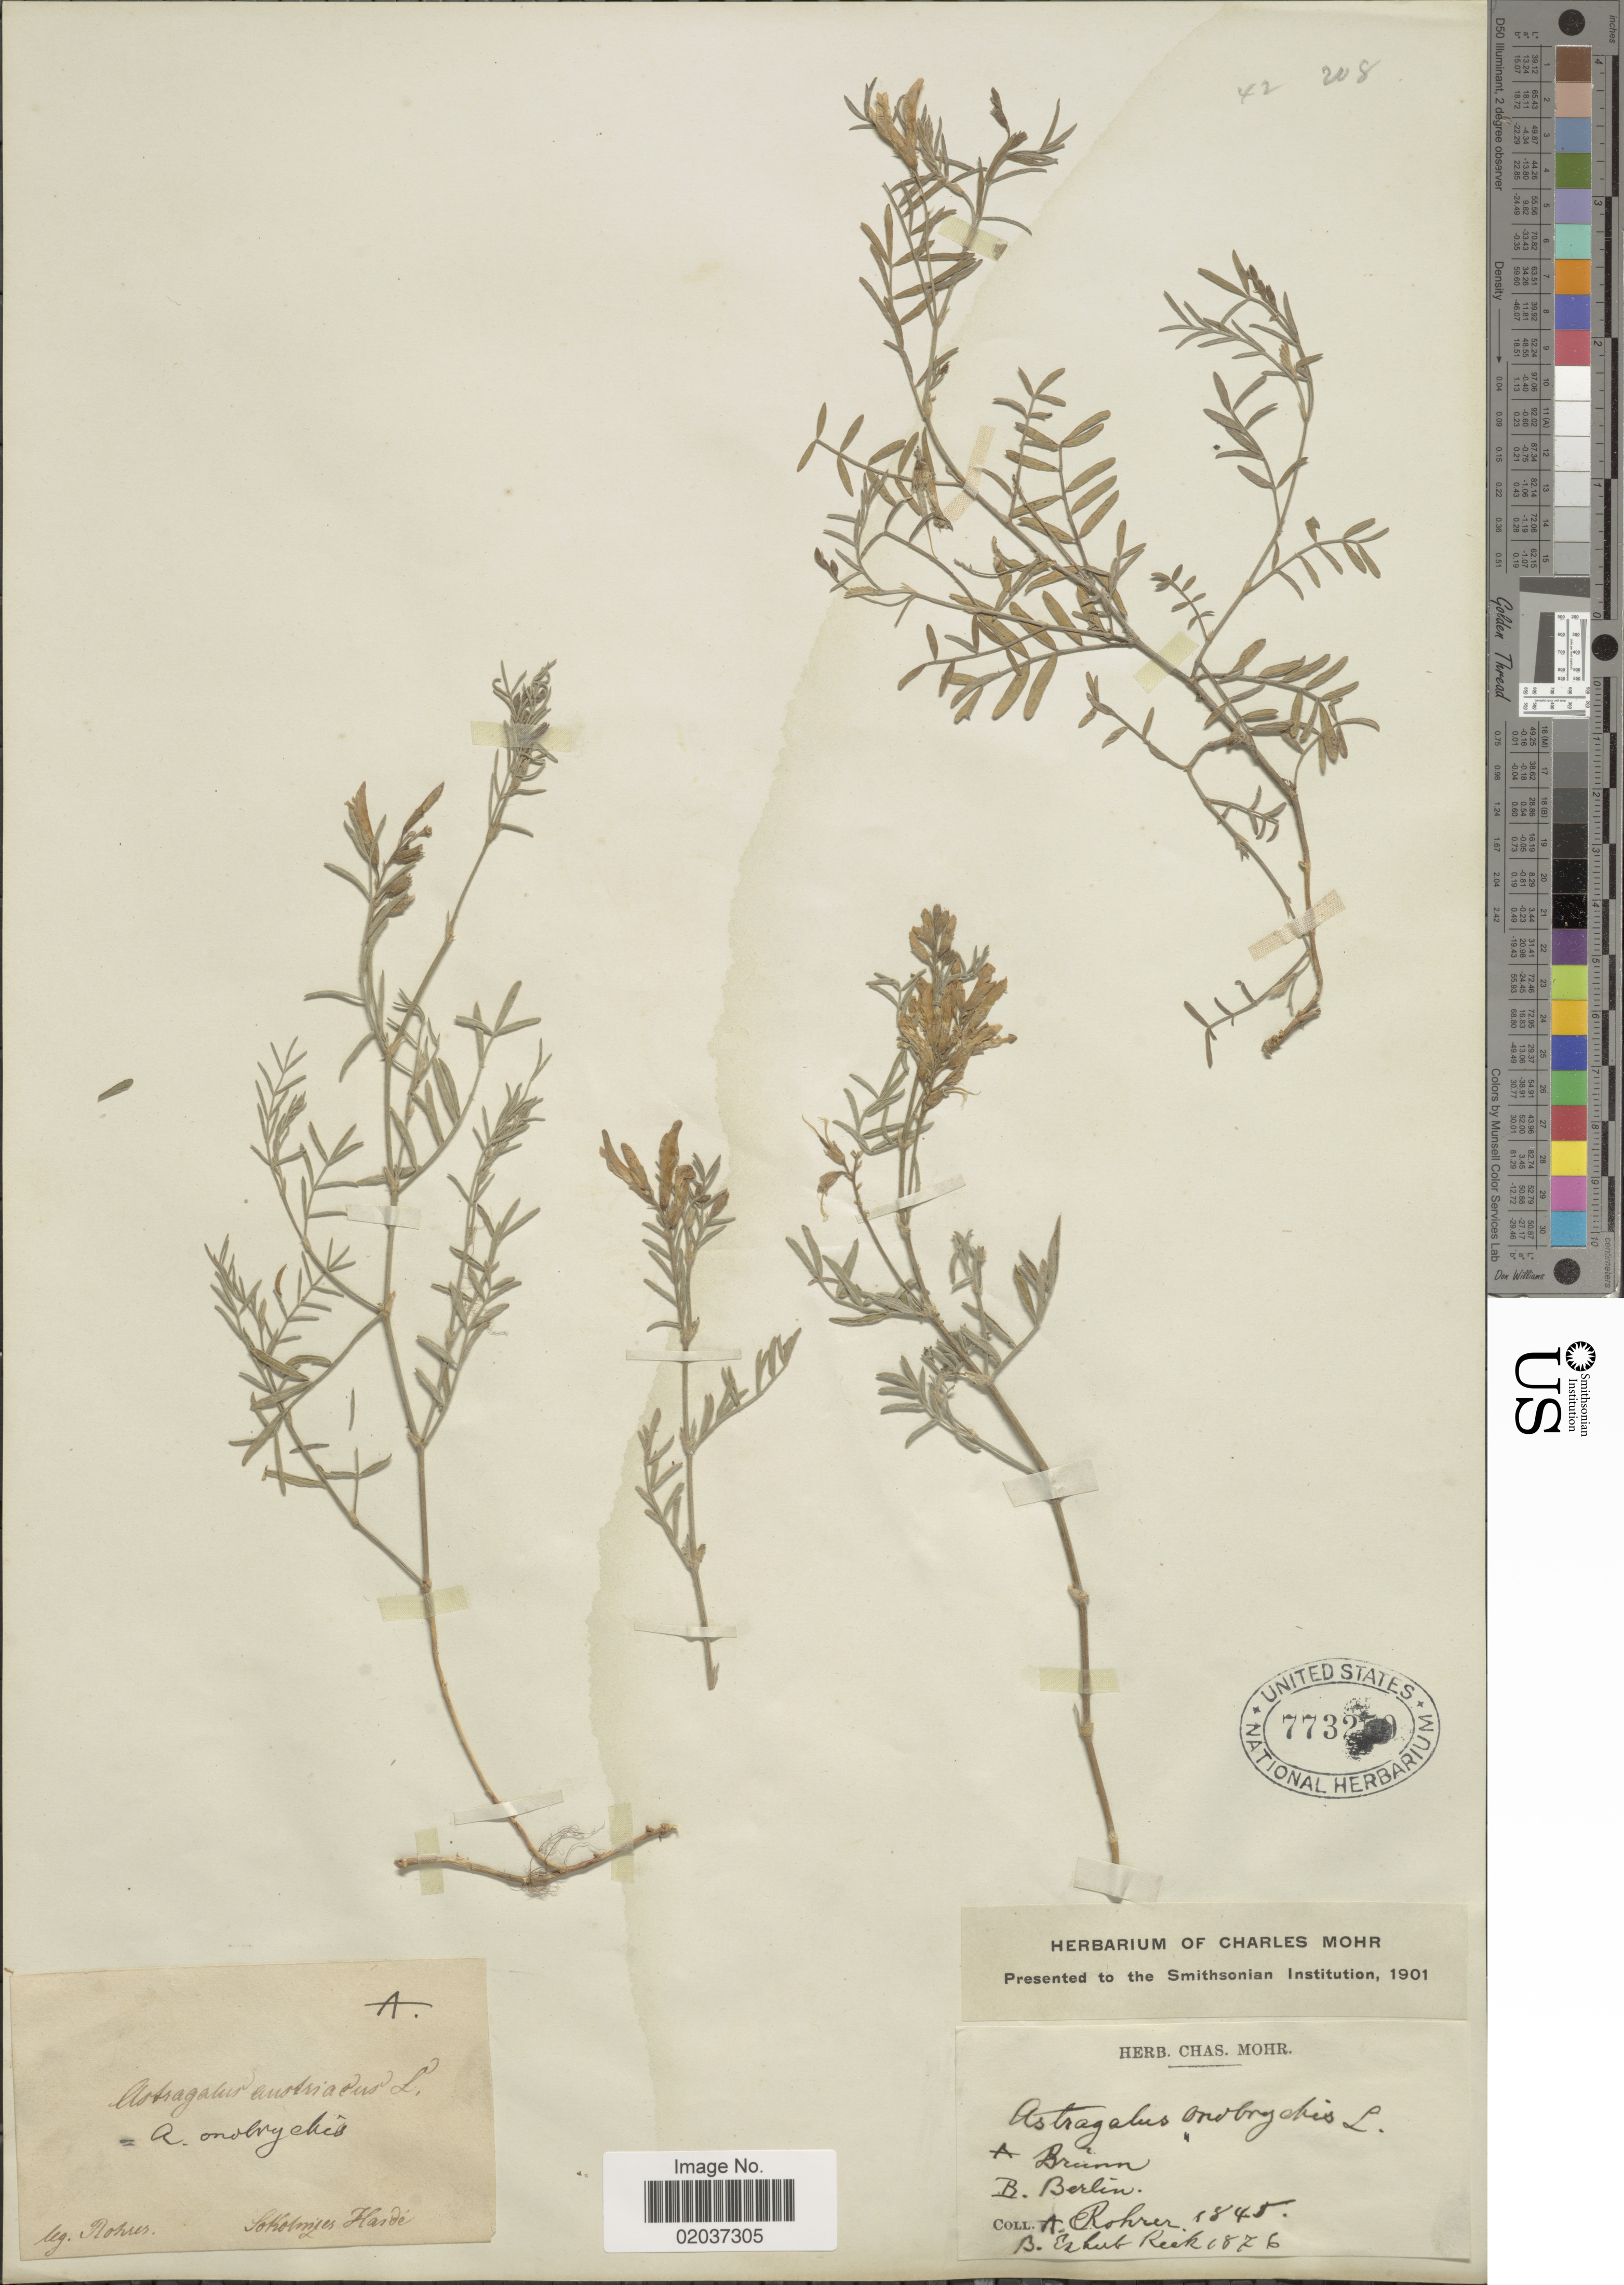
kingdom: Plantae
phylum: Tracheophyta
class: Magnoliopsida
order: Fabales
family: Fabaceae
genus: Astragalus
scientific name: Astragalus onobrychis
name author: L.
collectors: A. Rohrer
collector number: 1845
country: Czechia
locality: Brunn, Sokolnice